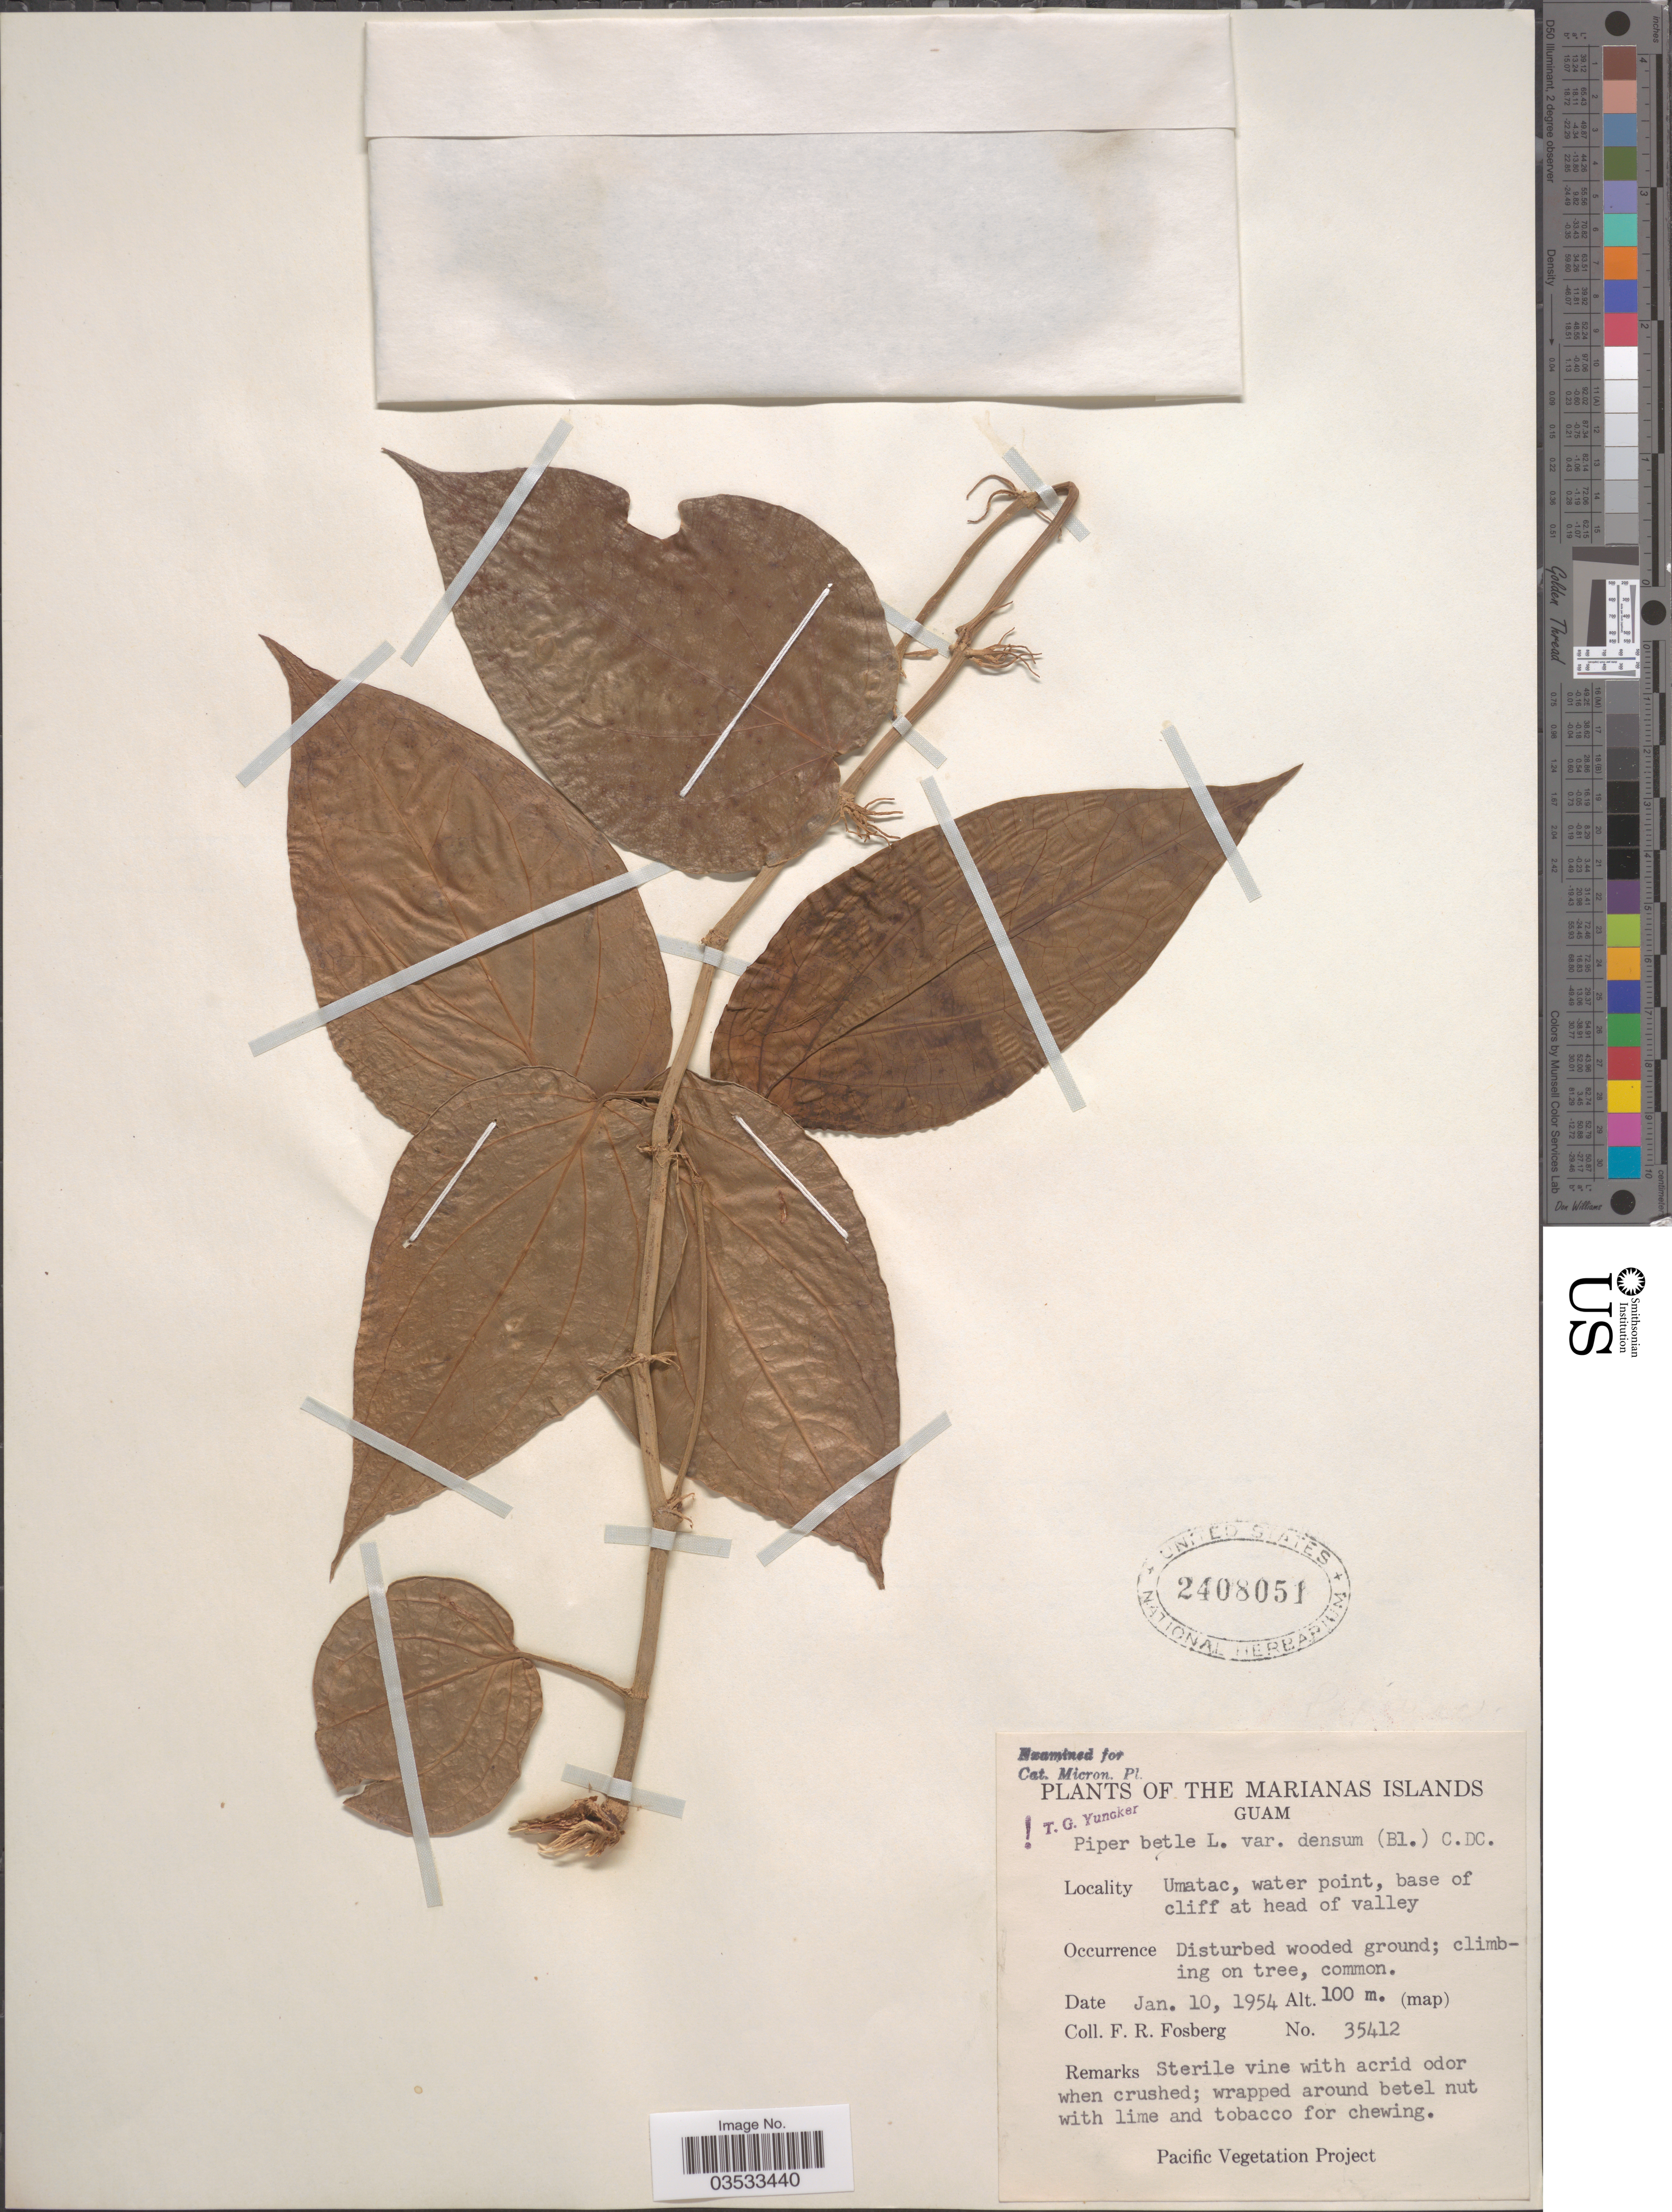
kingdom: Plantae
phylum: Tracheophyta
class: Magnoliopsida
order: Piperales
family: Piperaceae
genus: Piper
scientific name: Piper betle var. densum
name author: (Blume) C. DC.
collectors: F. R. Fosberg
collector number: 35412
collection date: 1954-01-10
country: Guam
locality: The Marianas Islands. Umatac, water point, base of cliff at head of valley.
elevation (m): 100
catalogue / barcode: US 2408051